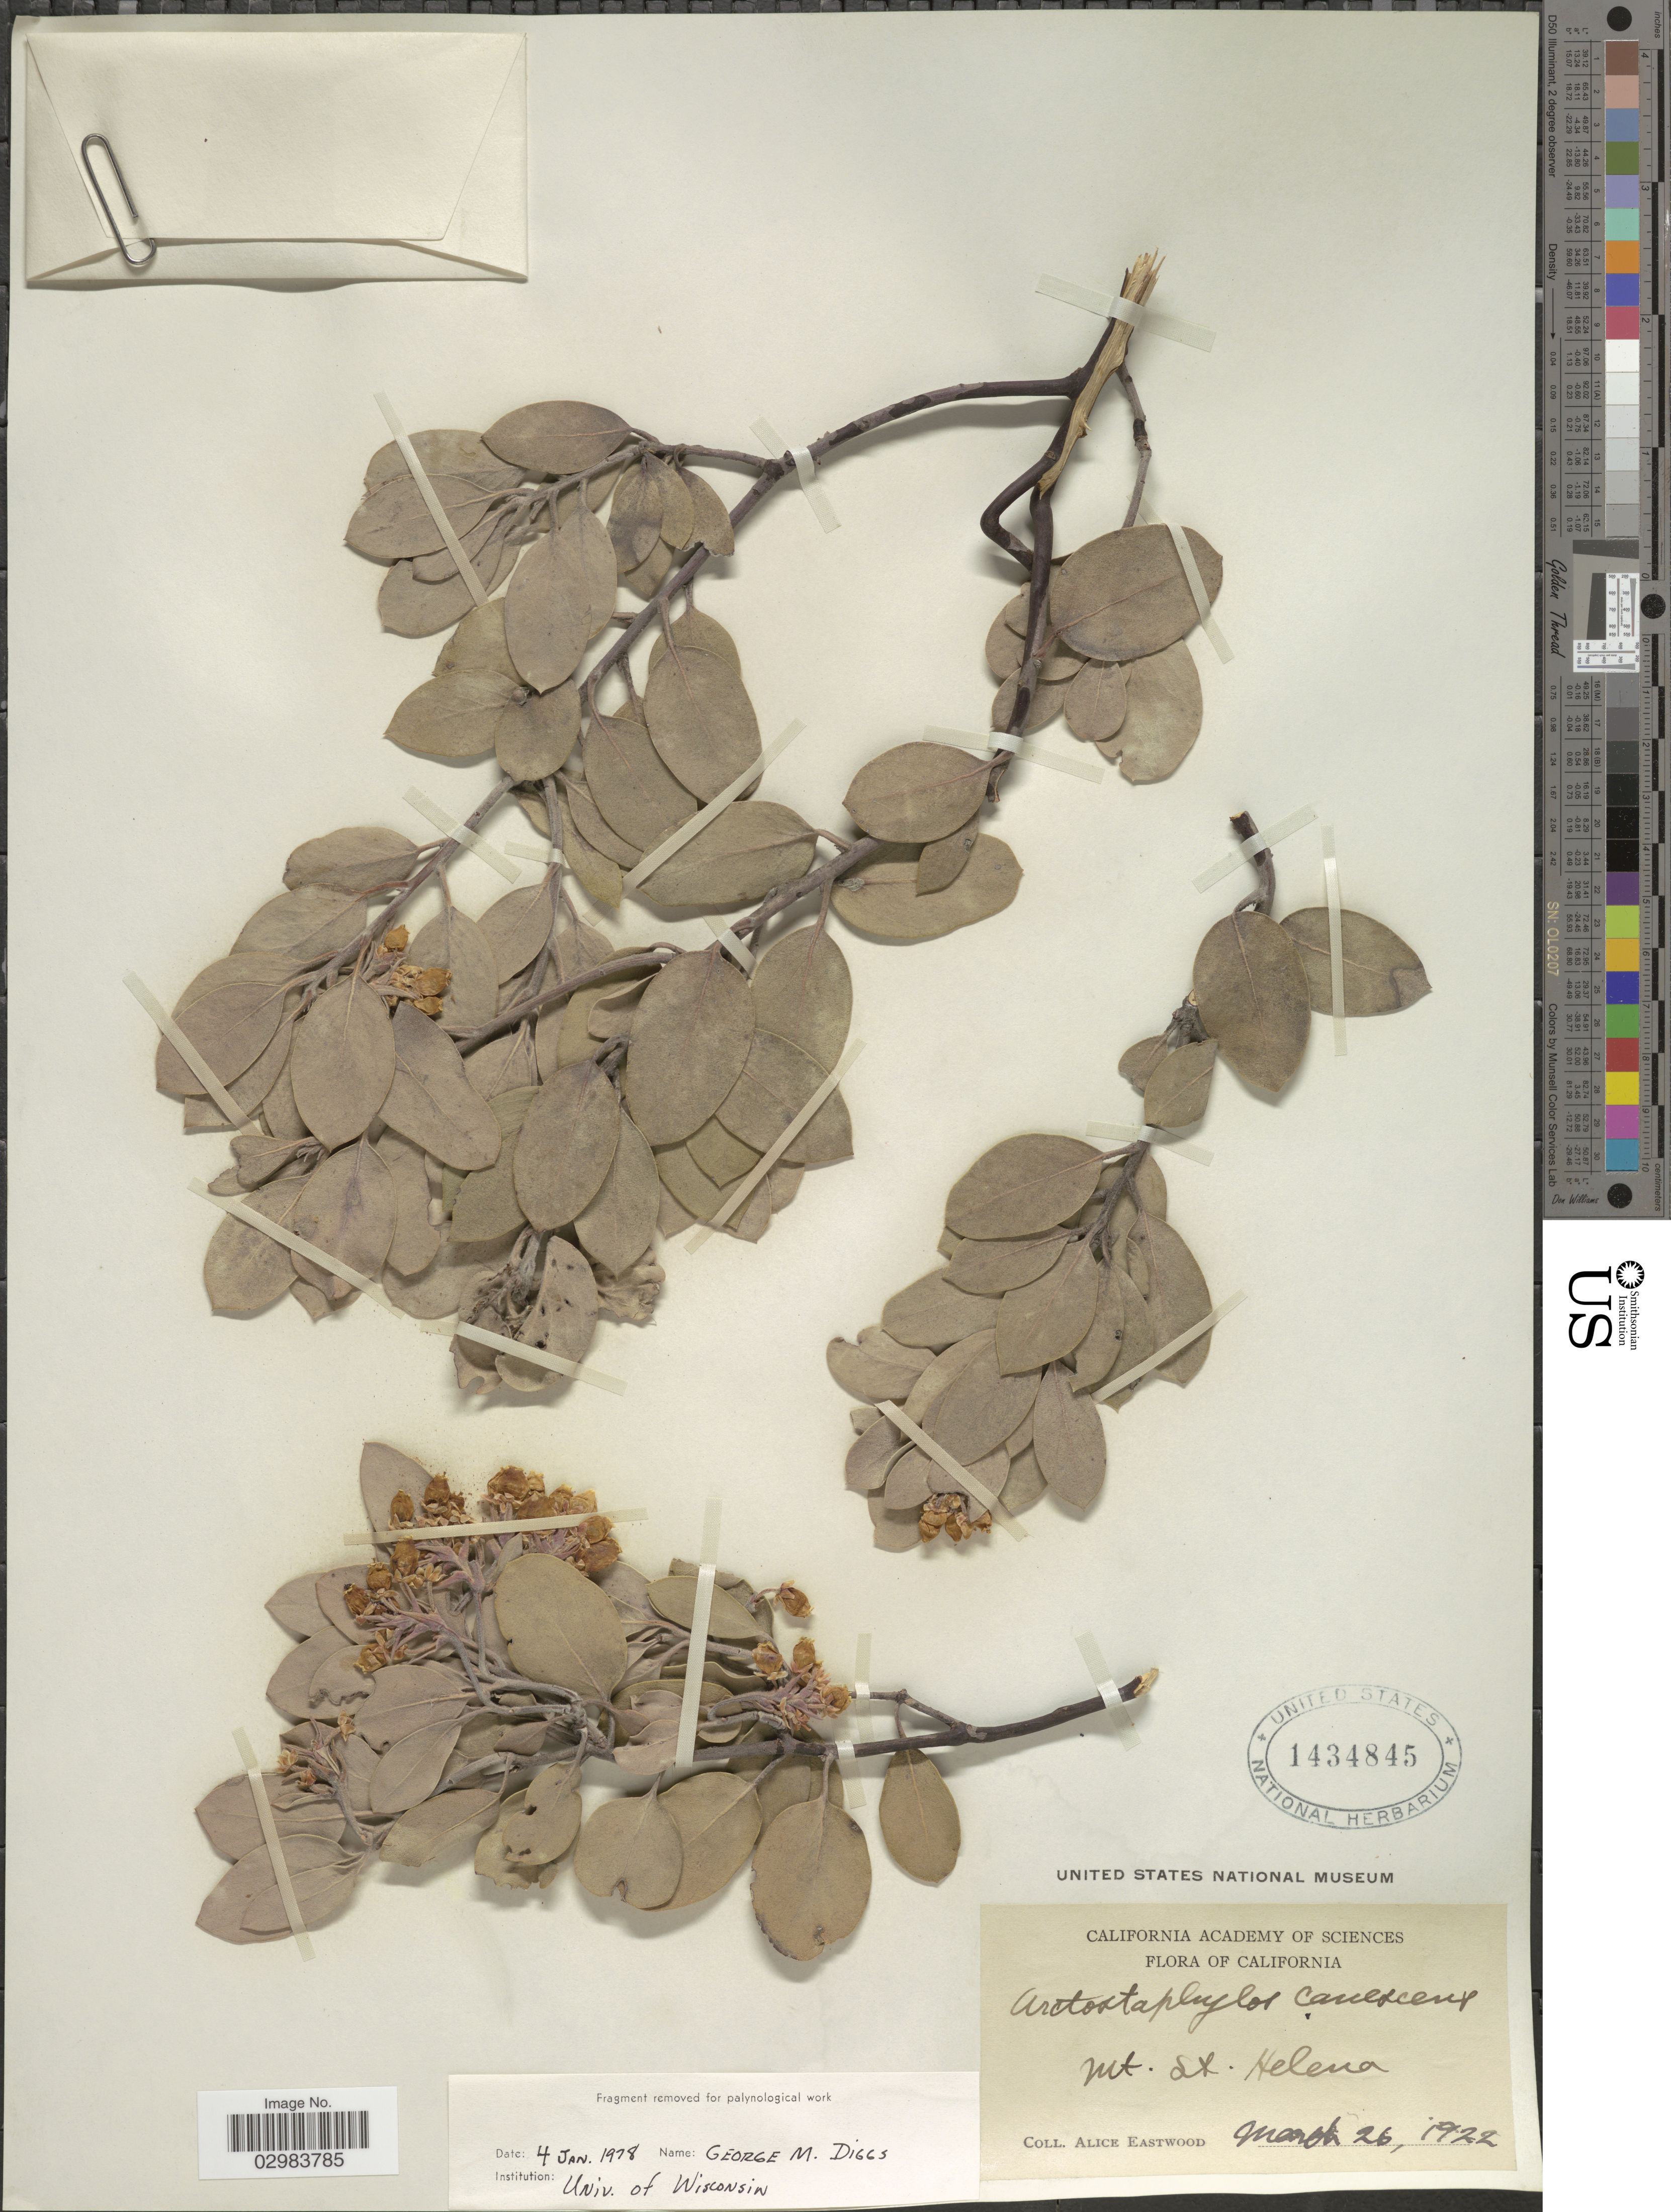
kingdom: Plantae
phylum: Tracheophyta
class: Magnoliopsida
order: Ericales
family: Ericaceae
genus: Arctostaphylos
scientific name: Arctostaphylos canescens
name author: Eastw.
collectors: A. Eastwood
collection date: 1922-03-26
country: United States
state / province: California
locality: Mt. St. Helena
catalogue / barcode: US 1434845